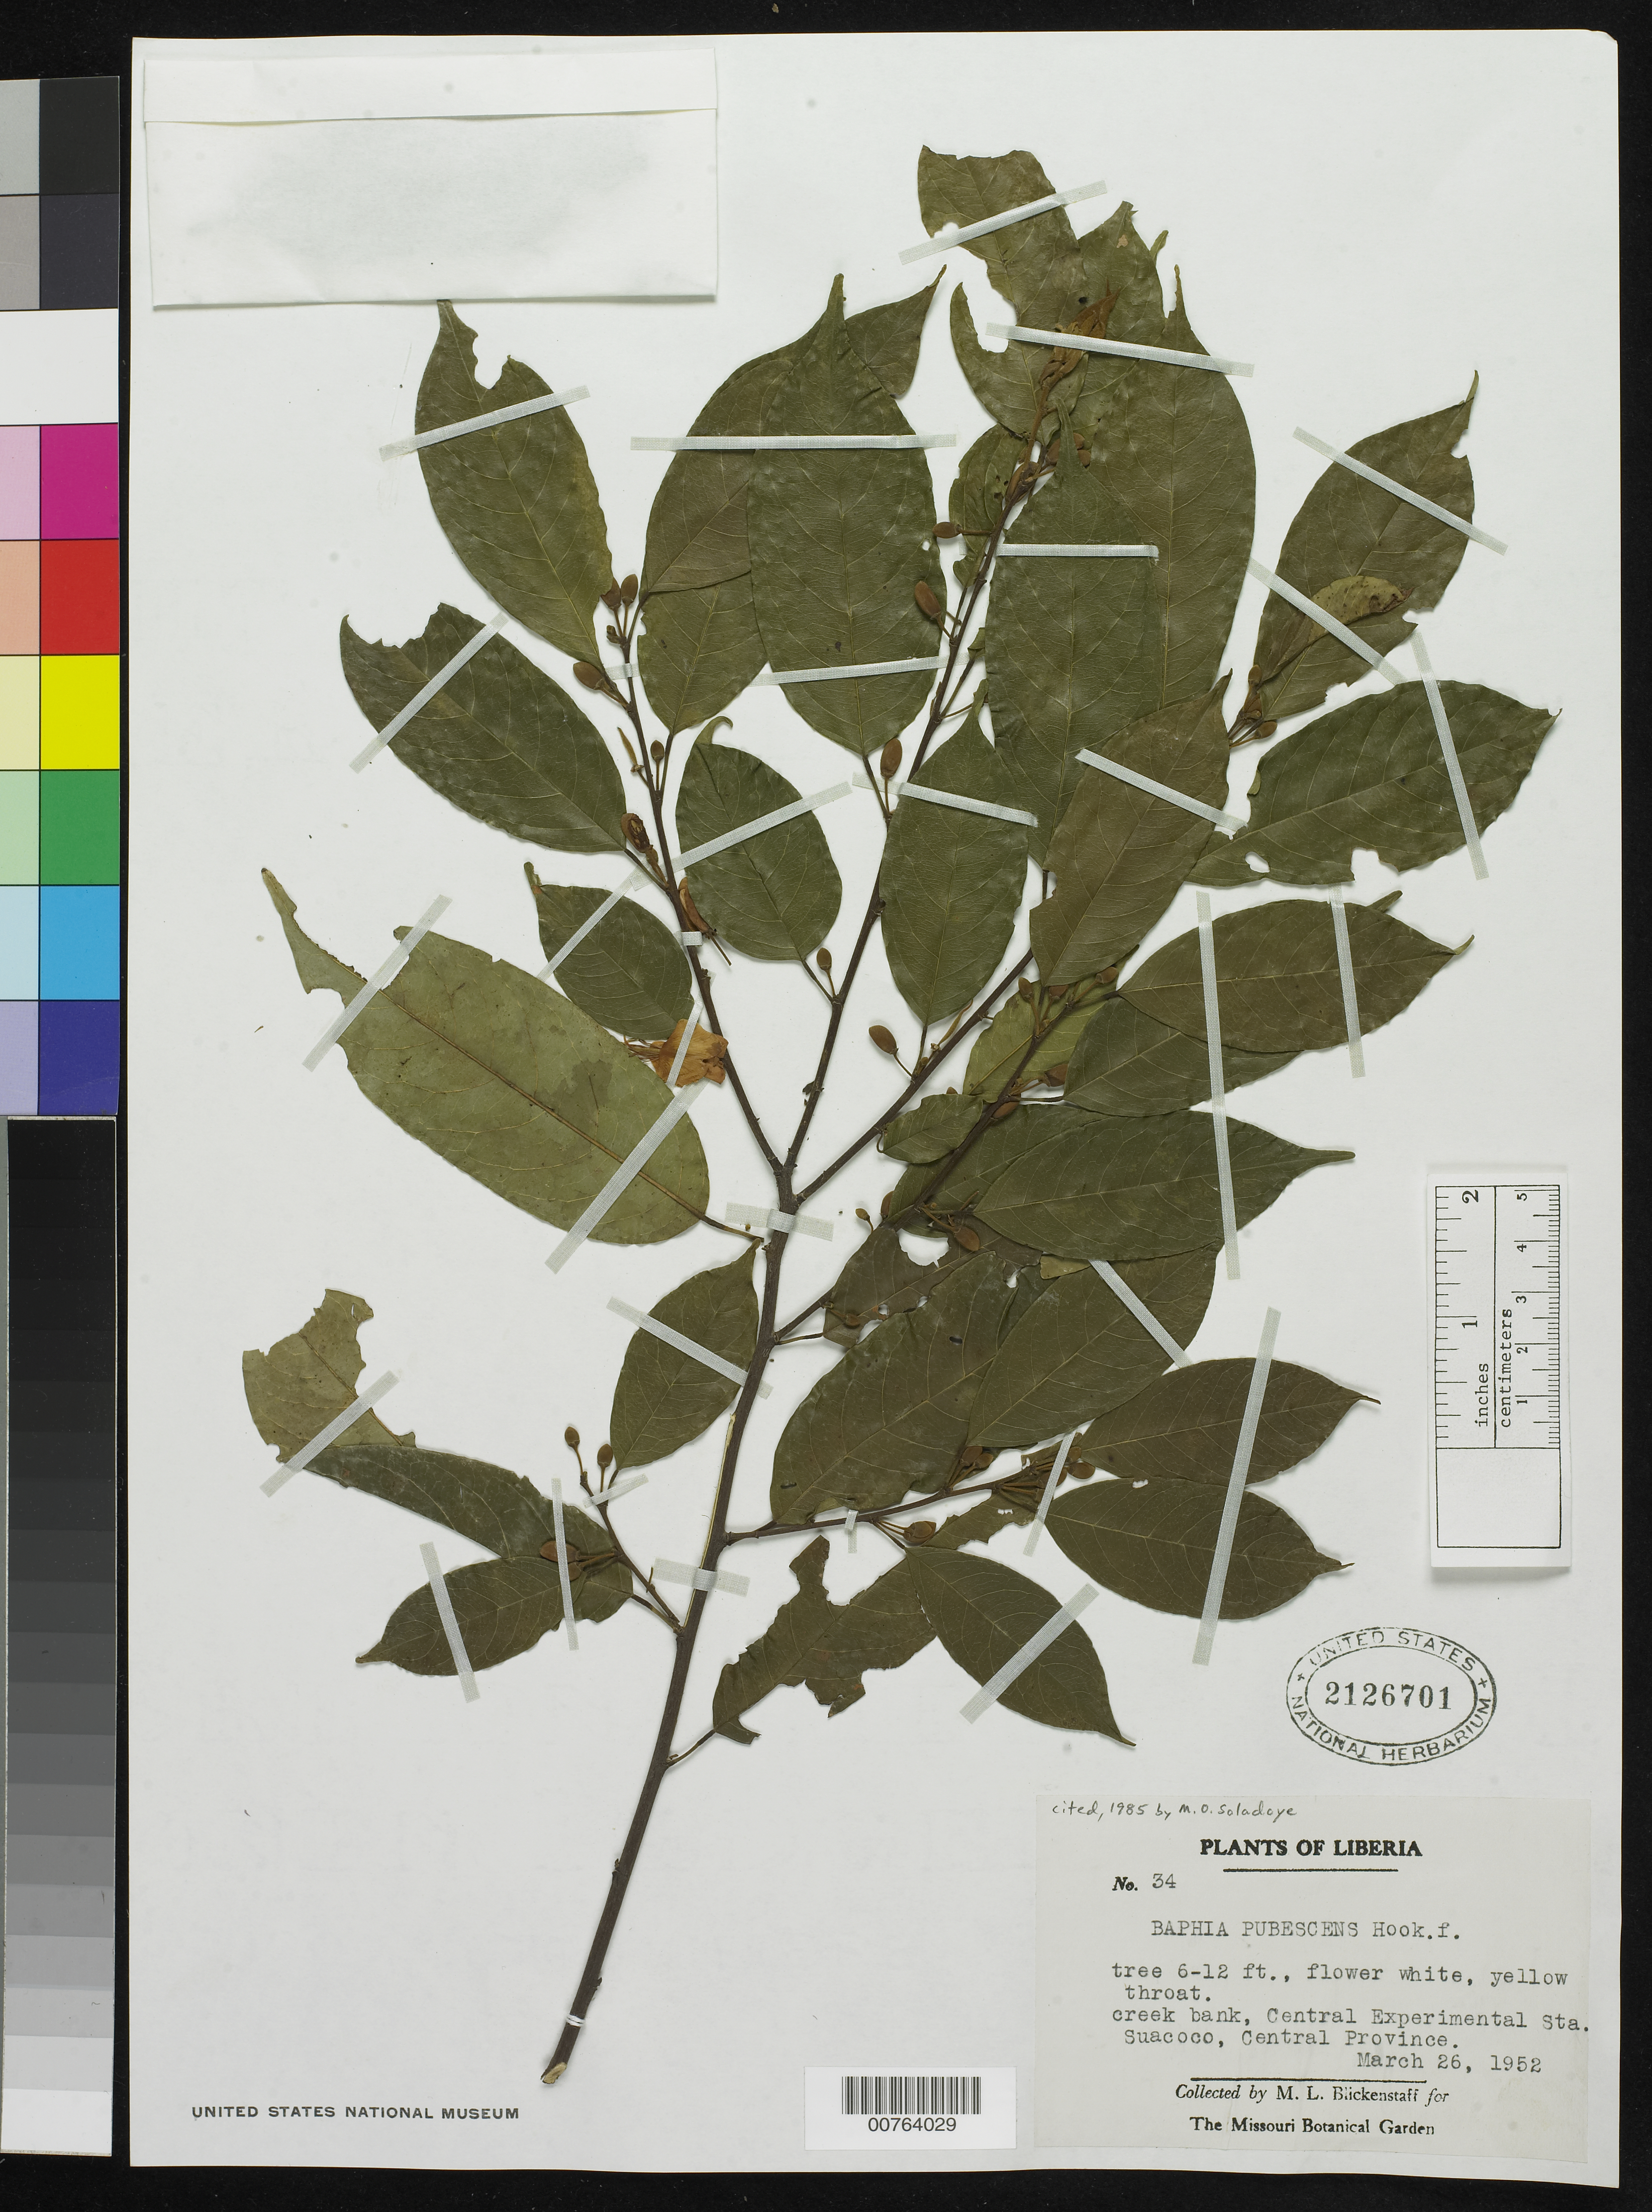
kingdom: Plantae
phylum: Tracheophyta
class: Magnoliopsida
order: Fabales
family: Fabaceae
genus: Baphia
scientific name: Baphia pubescens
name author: Hook. f.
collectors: M. Blickenstaff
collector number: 34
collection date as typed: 26 Mar 1952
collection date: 1952-03-26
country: Liberia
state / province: Bong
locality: Central Province: Central Experimental Sta., Suacoco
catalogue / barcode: US 2126701